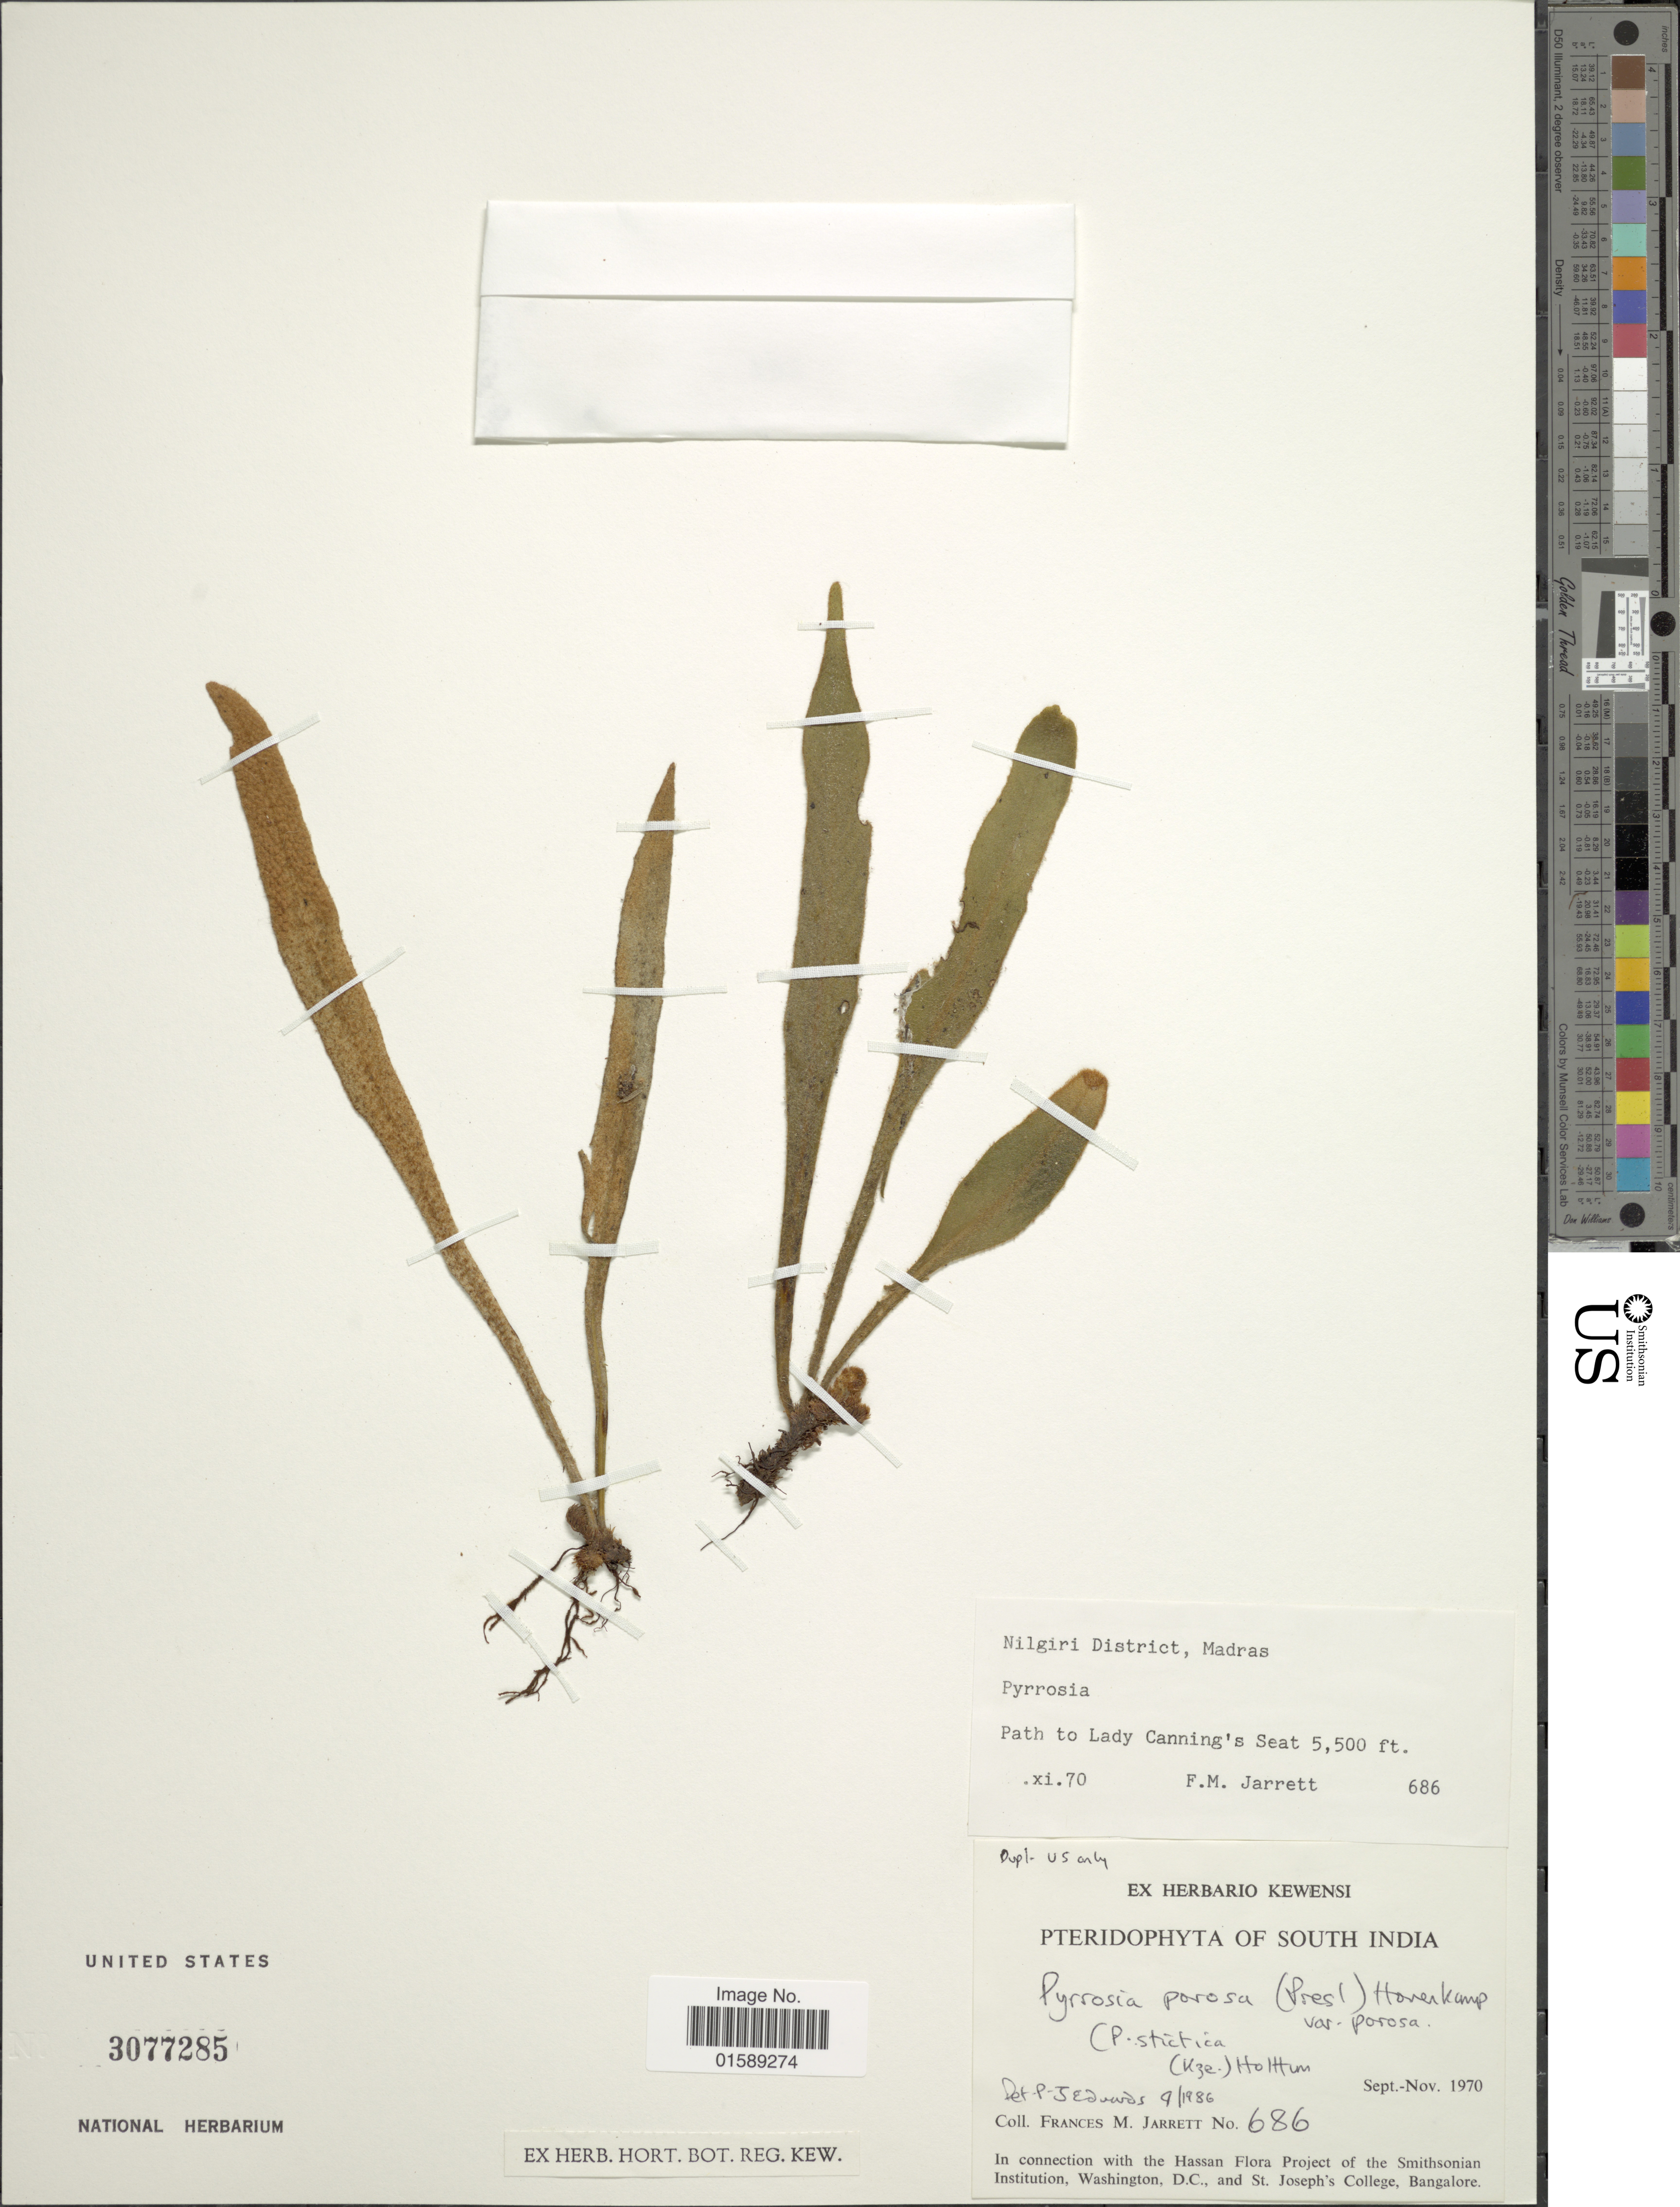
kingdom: Plantae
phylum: Tracheophyta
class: Polypodiopsida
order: Polypodiales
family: Polypodiaceae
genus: Pyrrosia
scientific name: Pyrrosia porosa var. porosa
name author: (C. Presl) Hovenkamp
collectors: F. M. Jarrett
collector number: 686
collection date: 1970-11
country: India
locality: Nilgiri District, Madras, Path to Lady Canning's Seat.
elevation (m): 1676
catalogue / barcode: US 3077285